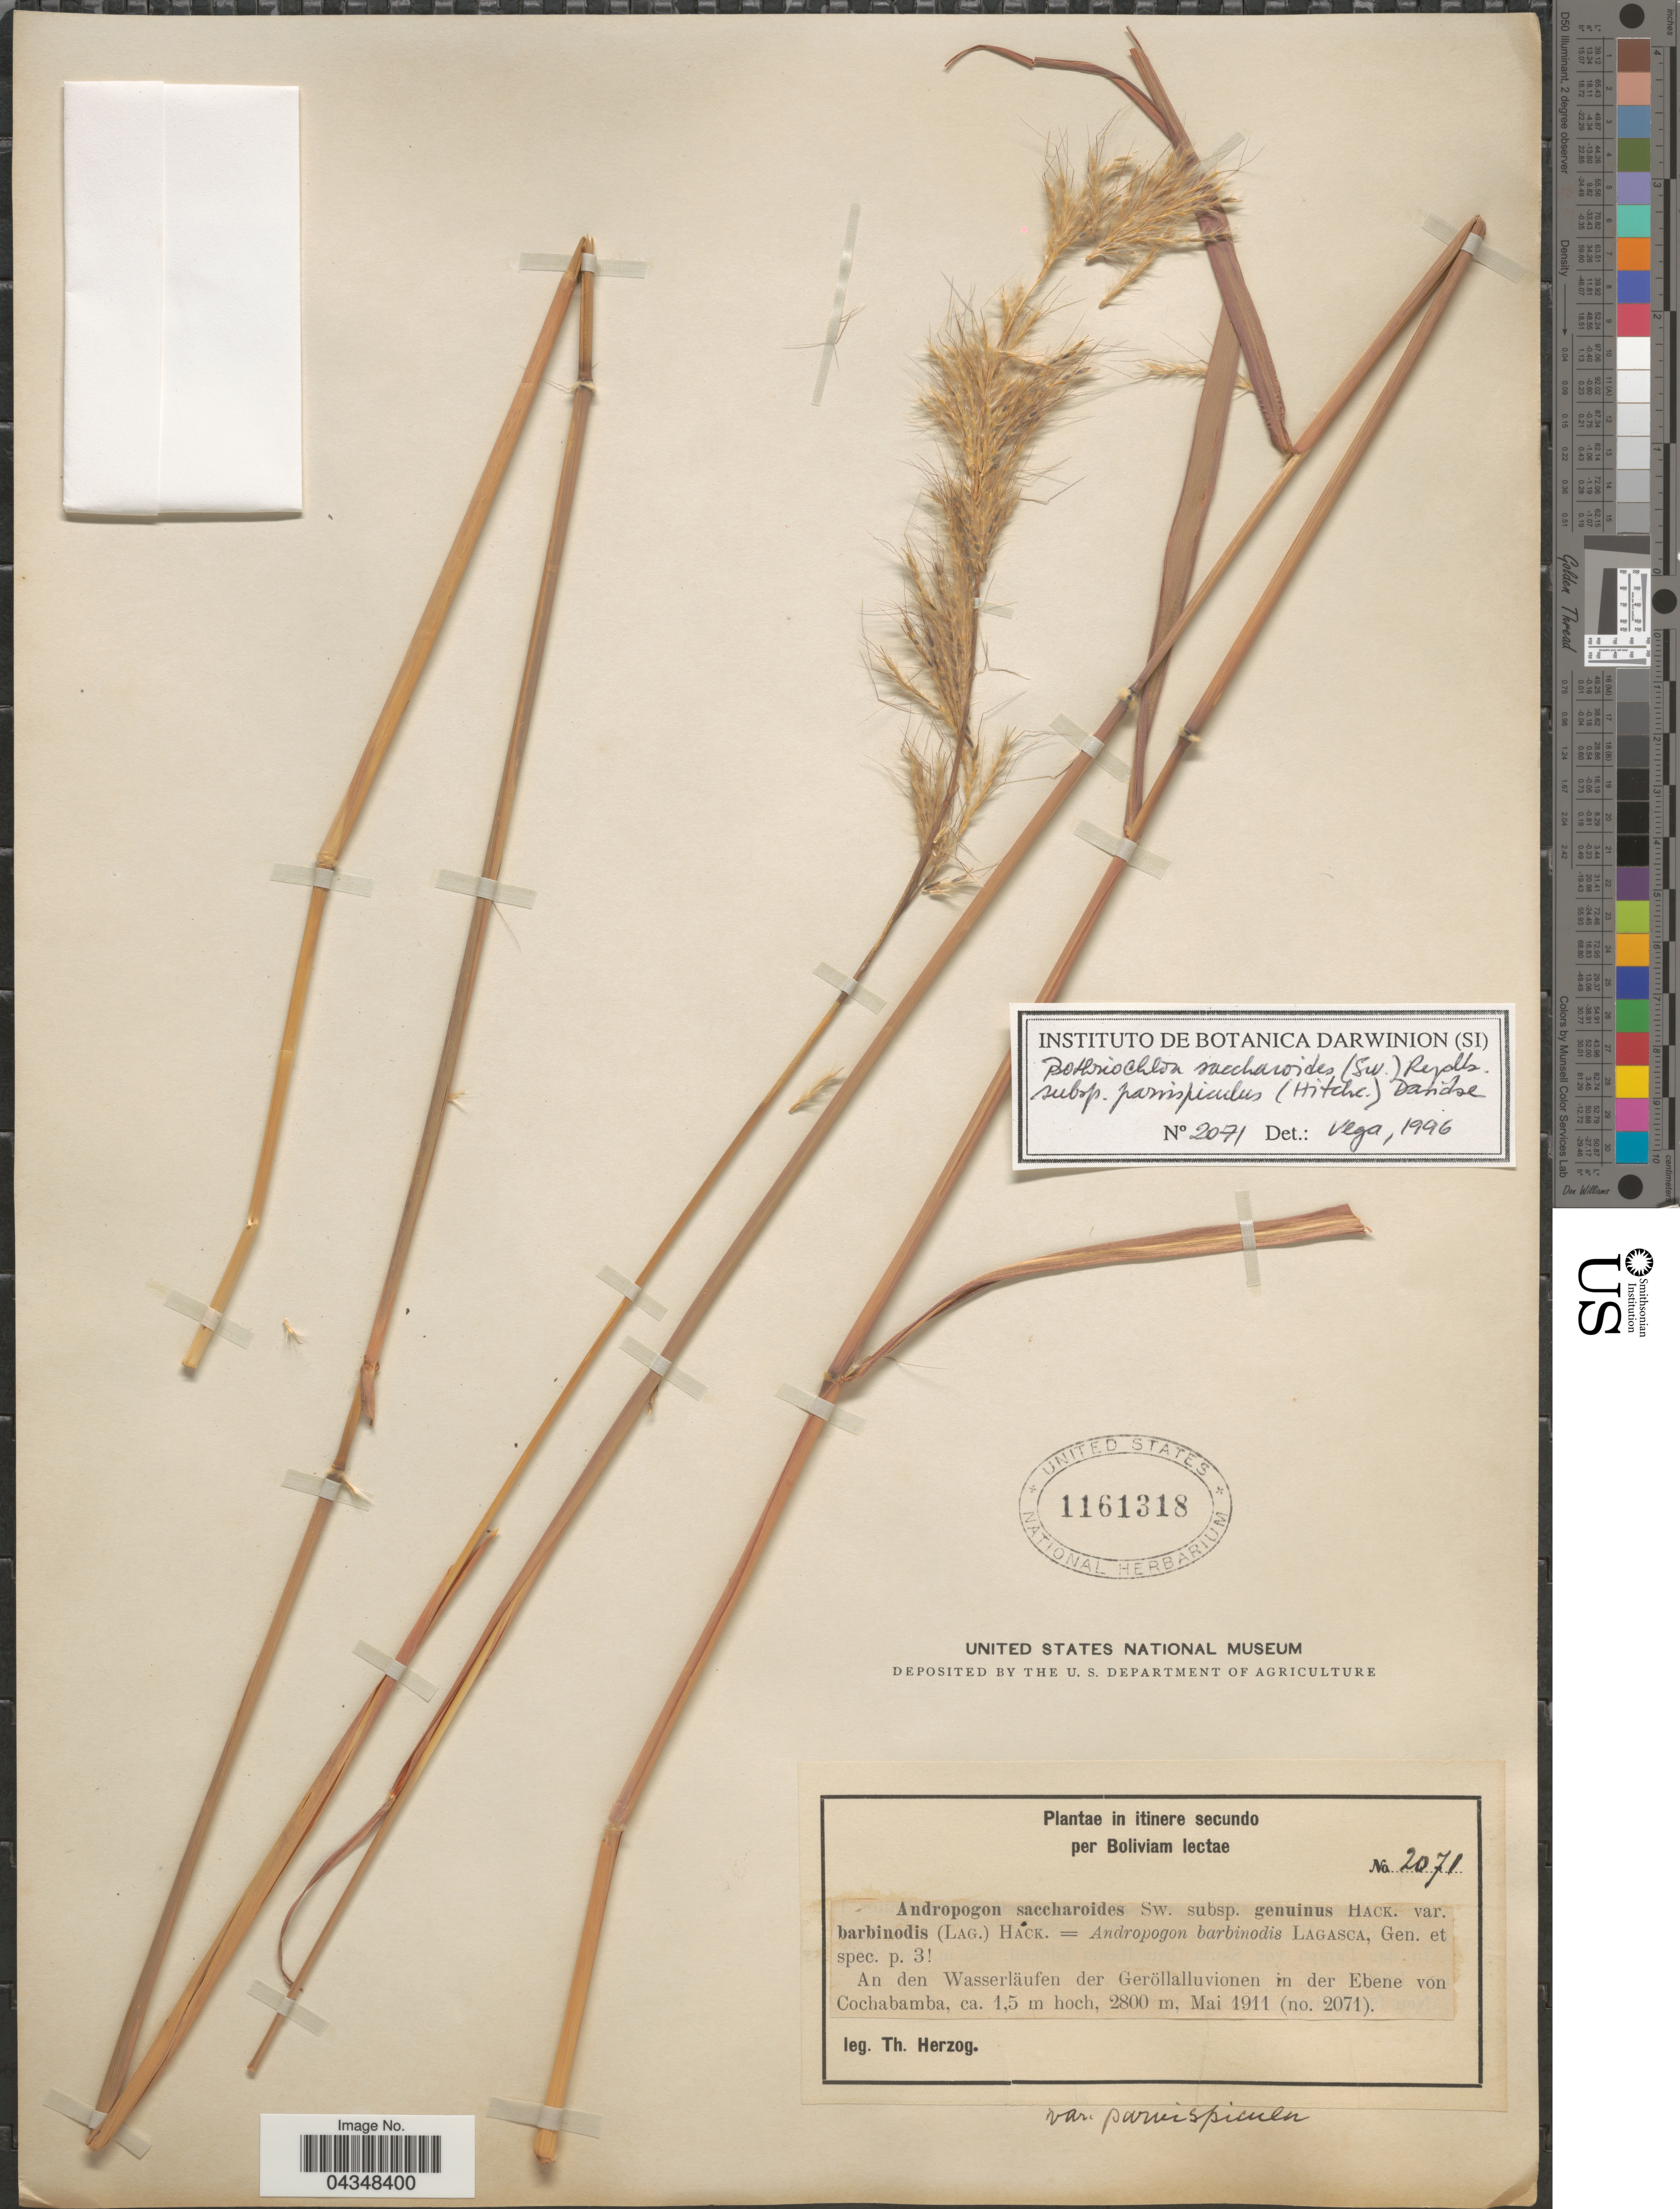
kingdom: Plantae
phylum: Tracheophyta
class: Liliopsida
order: Poales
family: Poaceae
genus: Bothriochloa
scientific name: Bothriochloa saccharoides var. parvispicula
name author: (Hitchc.) Tovar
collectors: T. Herzog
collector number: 2071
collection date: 1911-05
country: Bolivia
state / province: Cochabamba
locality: In itinere secundo per Boliviam lectae. An den Wasserläufen der Geröllalluvionen in der Ebene von Cochabamba.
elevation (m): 2800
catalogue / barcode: US 1161318